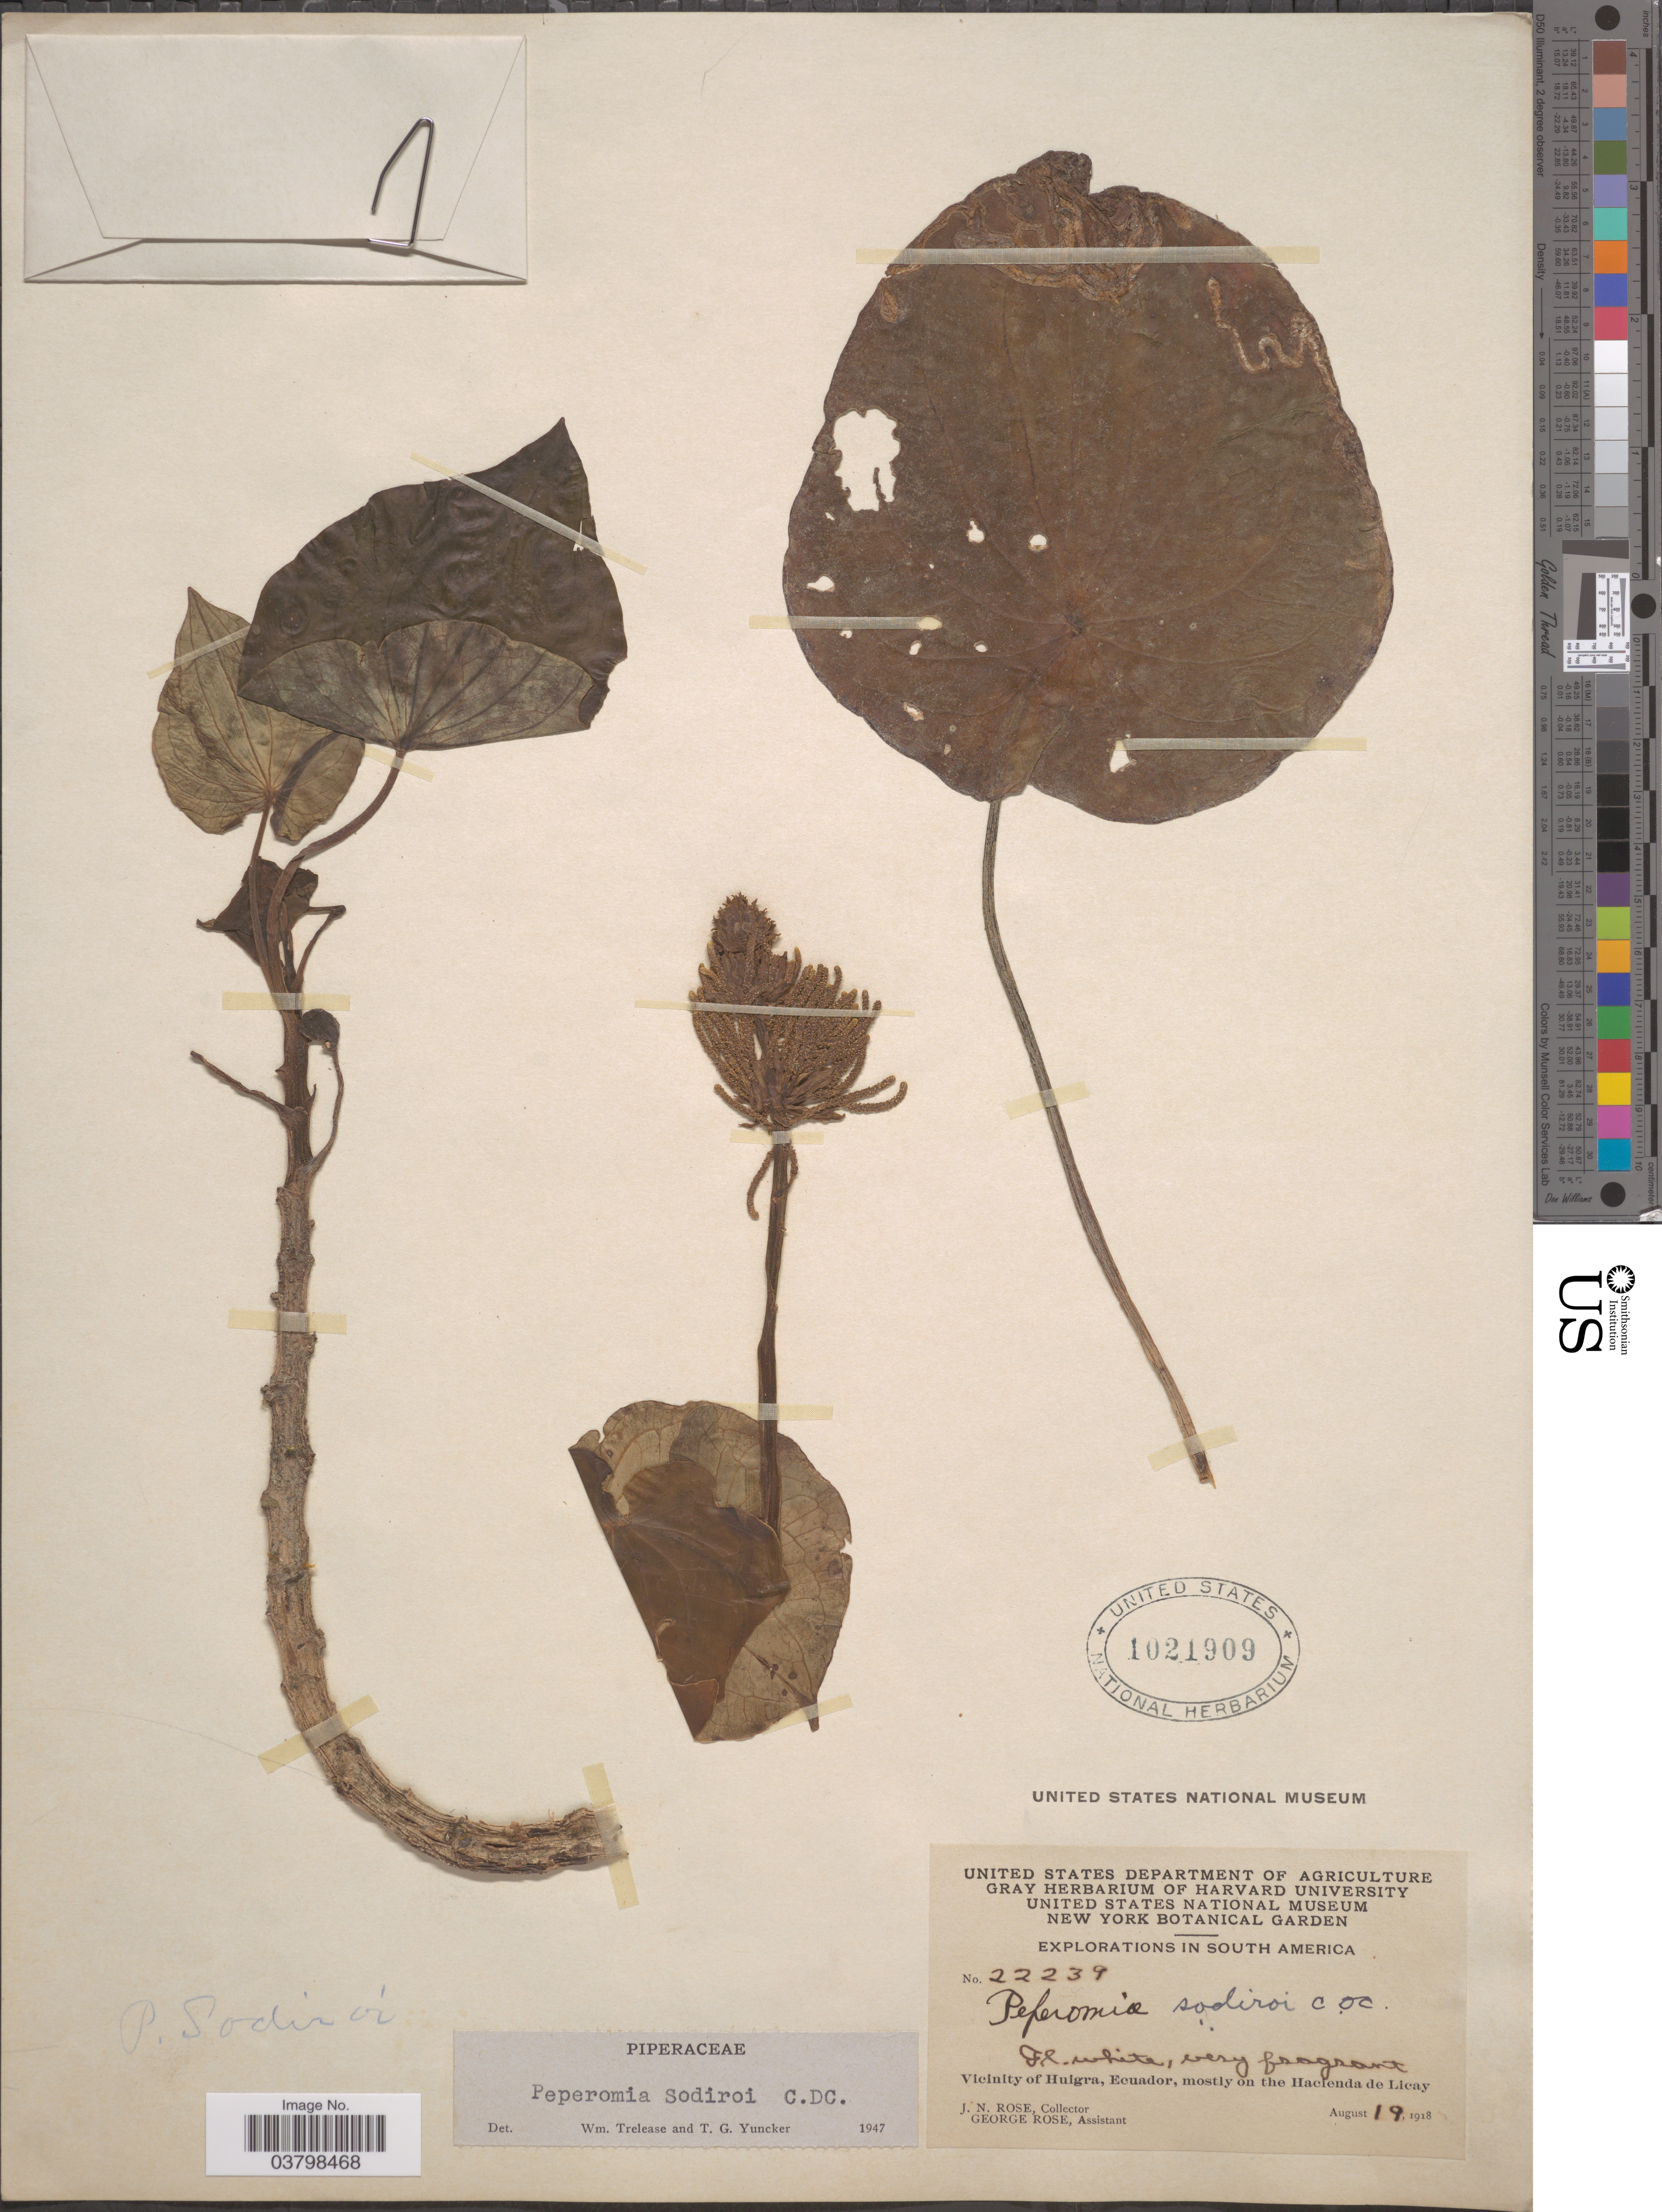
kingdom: Plantae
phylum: Tracheophyta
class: Magnoliopsida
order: Piperales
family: Piperaceae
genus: Peperomia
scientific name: Peperomia sodiroi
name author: C. DC.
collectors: J. N. Rose & G. Rose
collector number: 22239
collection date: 1918-08-19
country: Ecuador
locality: Vicinity of Huigra, mostly on the Hacienda de Licay.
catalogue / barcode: US 1021909